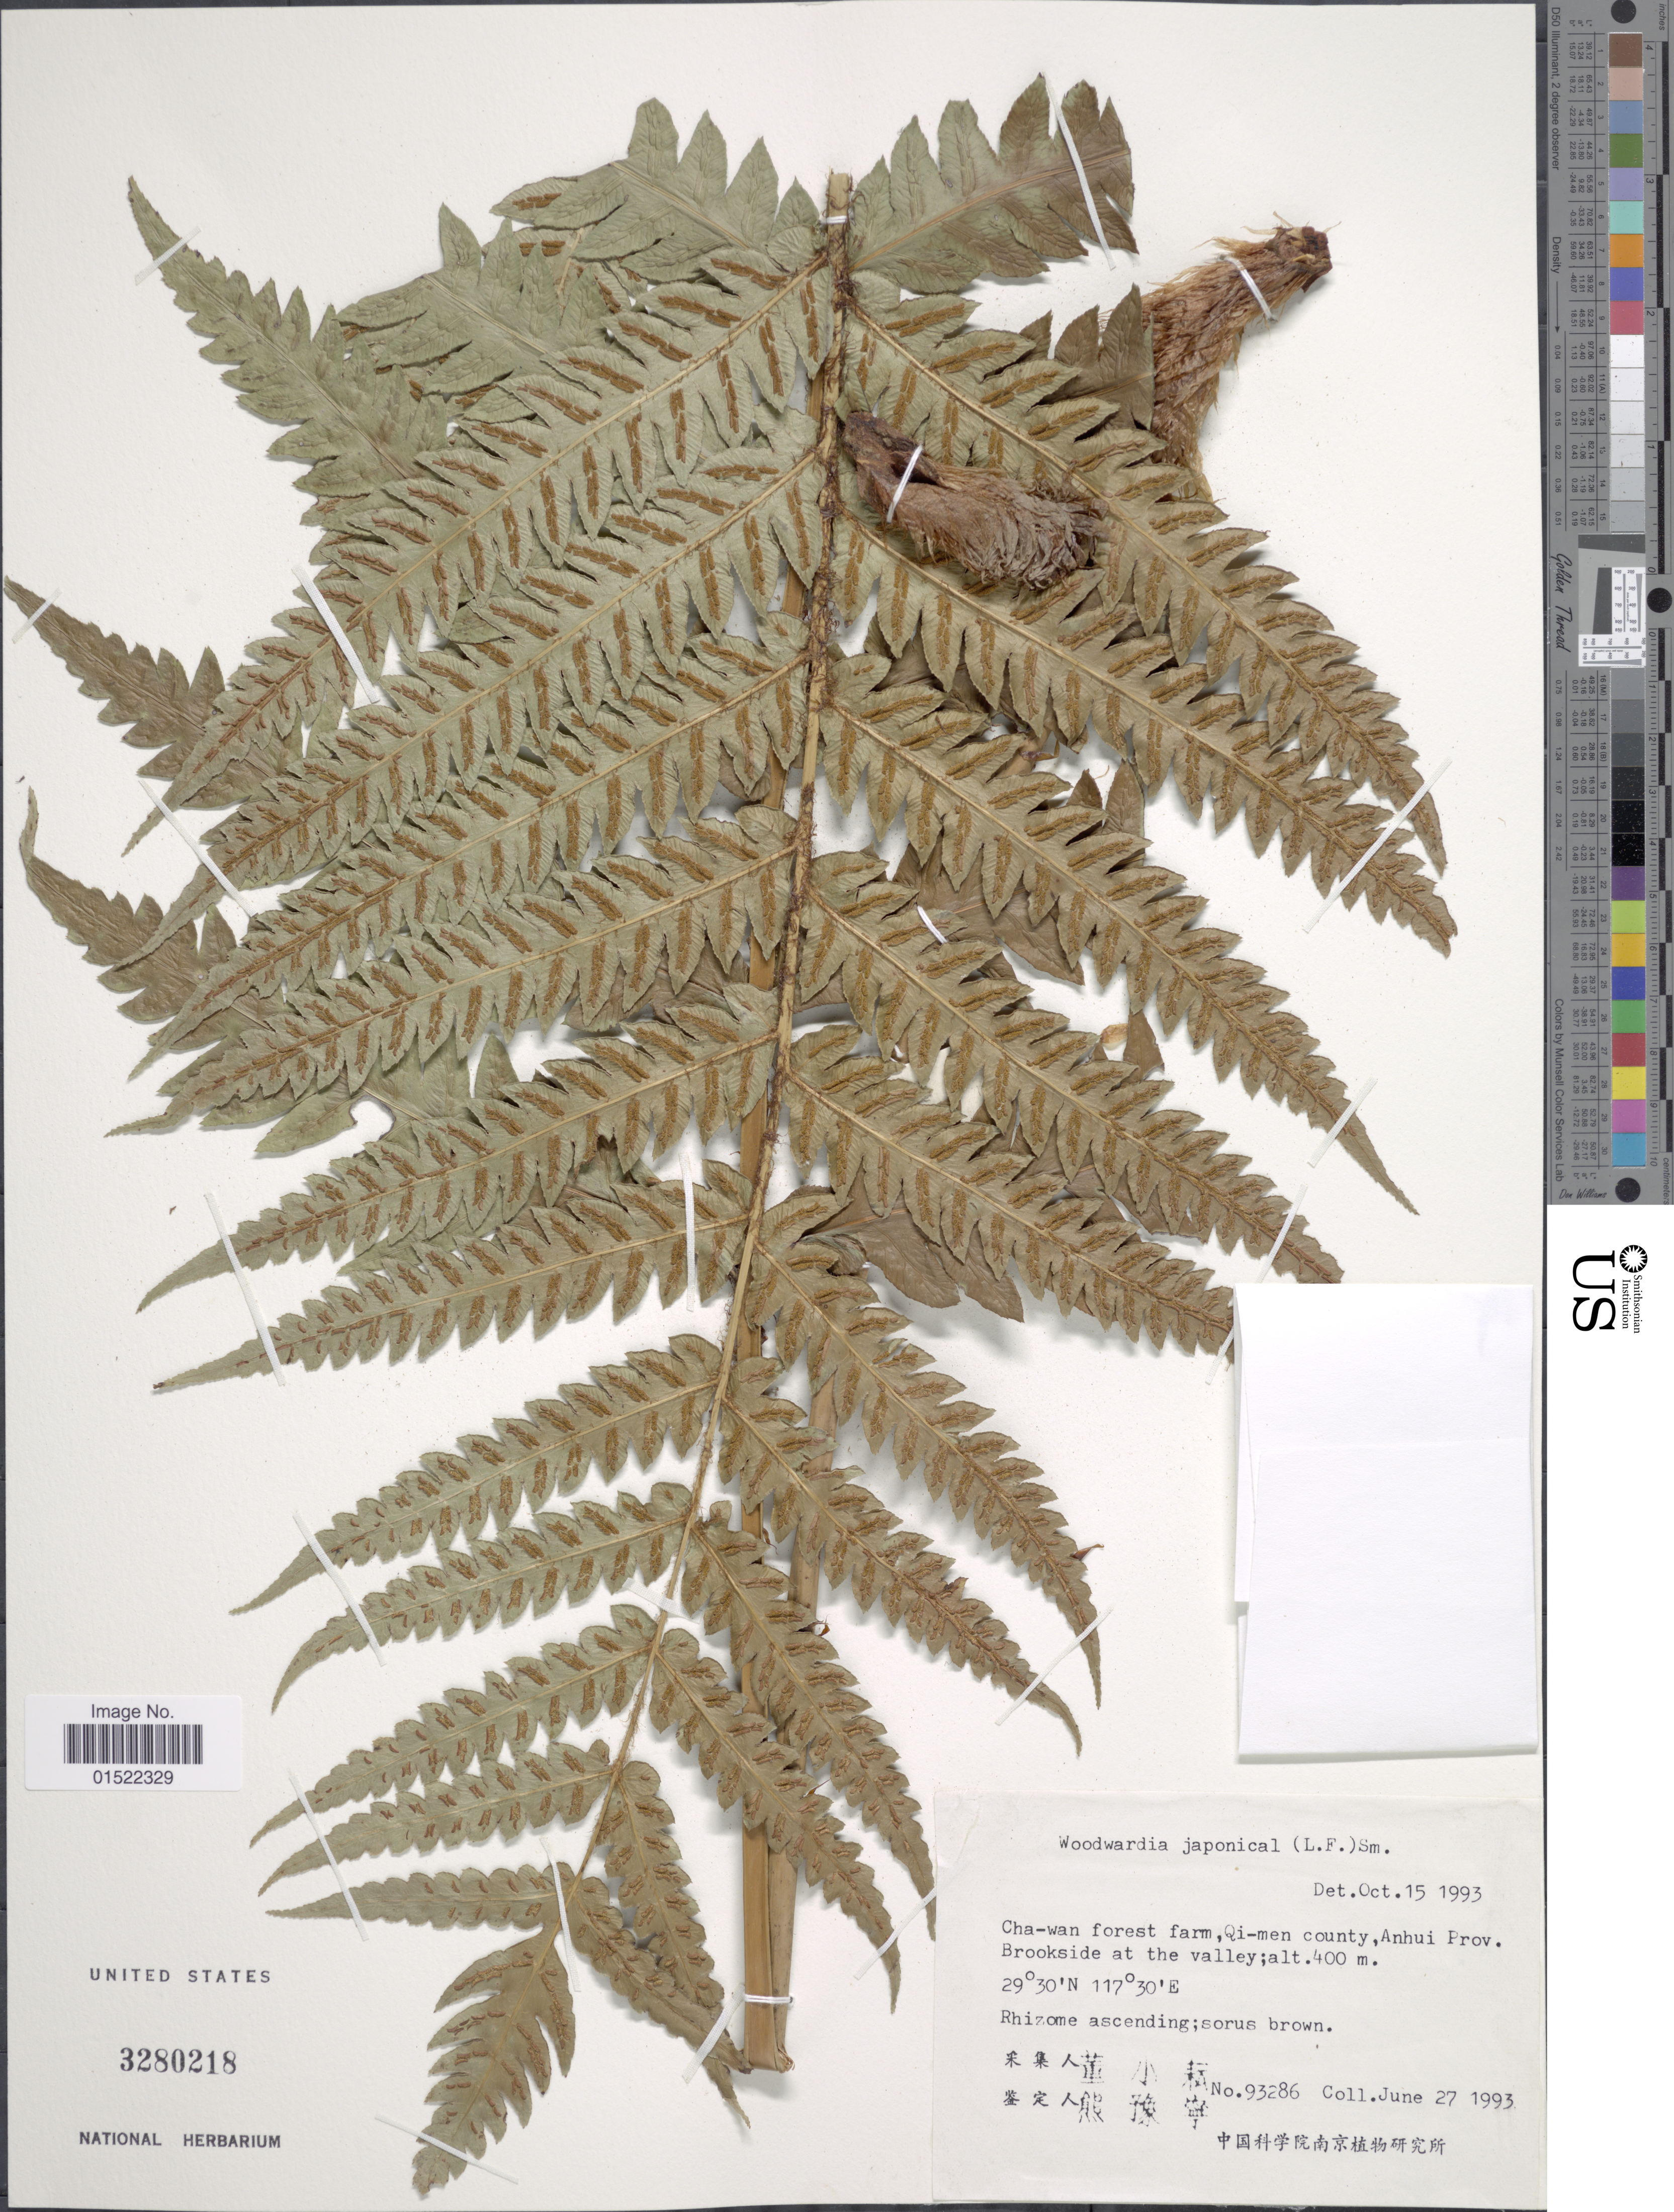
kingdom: Plantae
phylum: Tracheophyta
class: Polypodiopsida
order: Polypodiales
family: Blechnaceae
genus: Woodwardia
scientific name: Woodwardia japonica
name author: (L. f.) Sm.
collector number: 93286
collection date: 1993-06-27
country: China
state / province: Anhui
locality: Cha-wan forest farm, Qi-men county, Brookside at the valley,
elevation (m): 400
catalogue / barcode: US 3280128